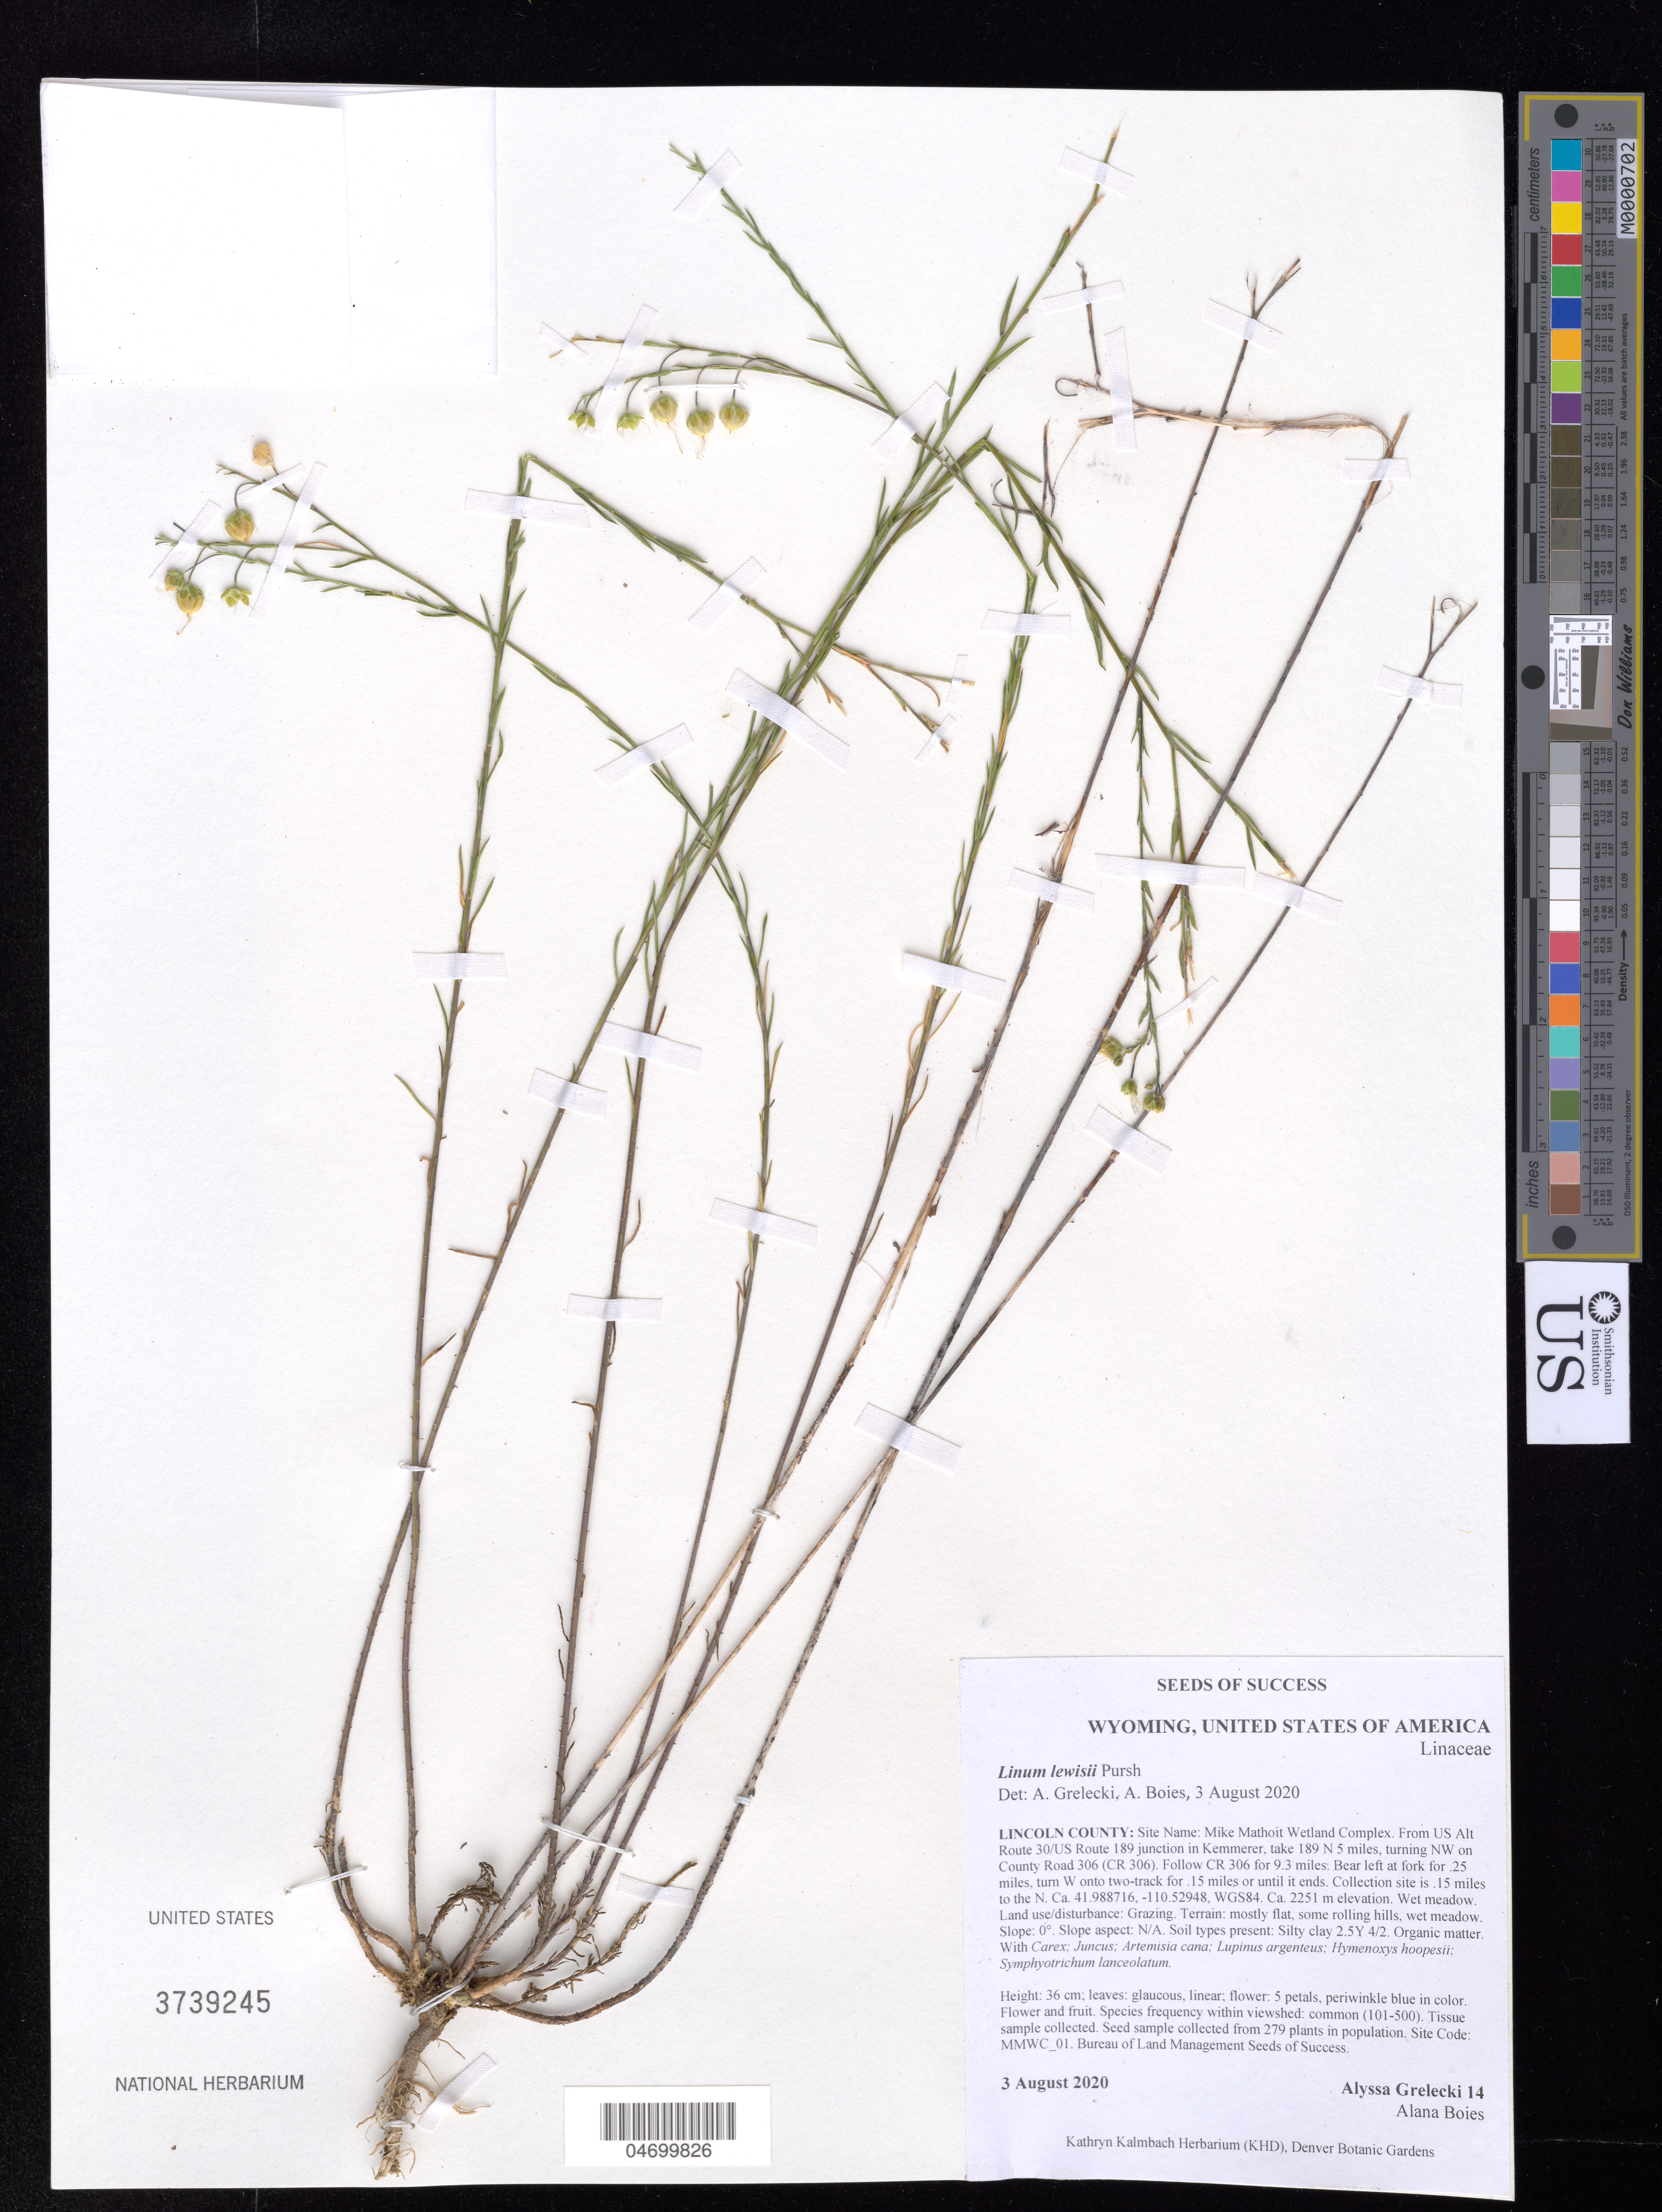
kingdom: Plantae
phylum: Tracheophyta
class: Magnoliopsida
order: Malpighiales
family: Linaceae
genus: Linum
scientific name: Linum lewisii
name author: Pursh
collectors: A. Grelecki & A. Boies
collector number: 14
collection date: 2020-08-03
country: United States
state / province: Wyoming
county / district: Lincoln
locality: Mike Mathoit Wetland Complex.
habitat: Wet meadow. Silty clay soil. With Carex, Juncus, Artemisia cana, Lupinus argenteus, etc.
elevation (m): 2251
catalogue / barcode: US 3739245